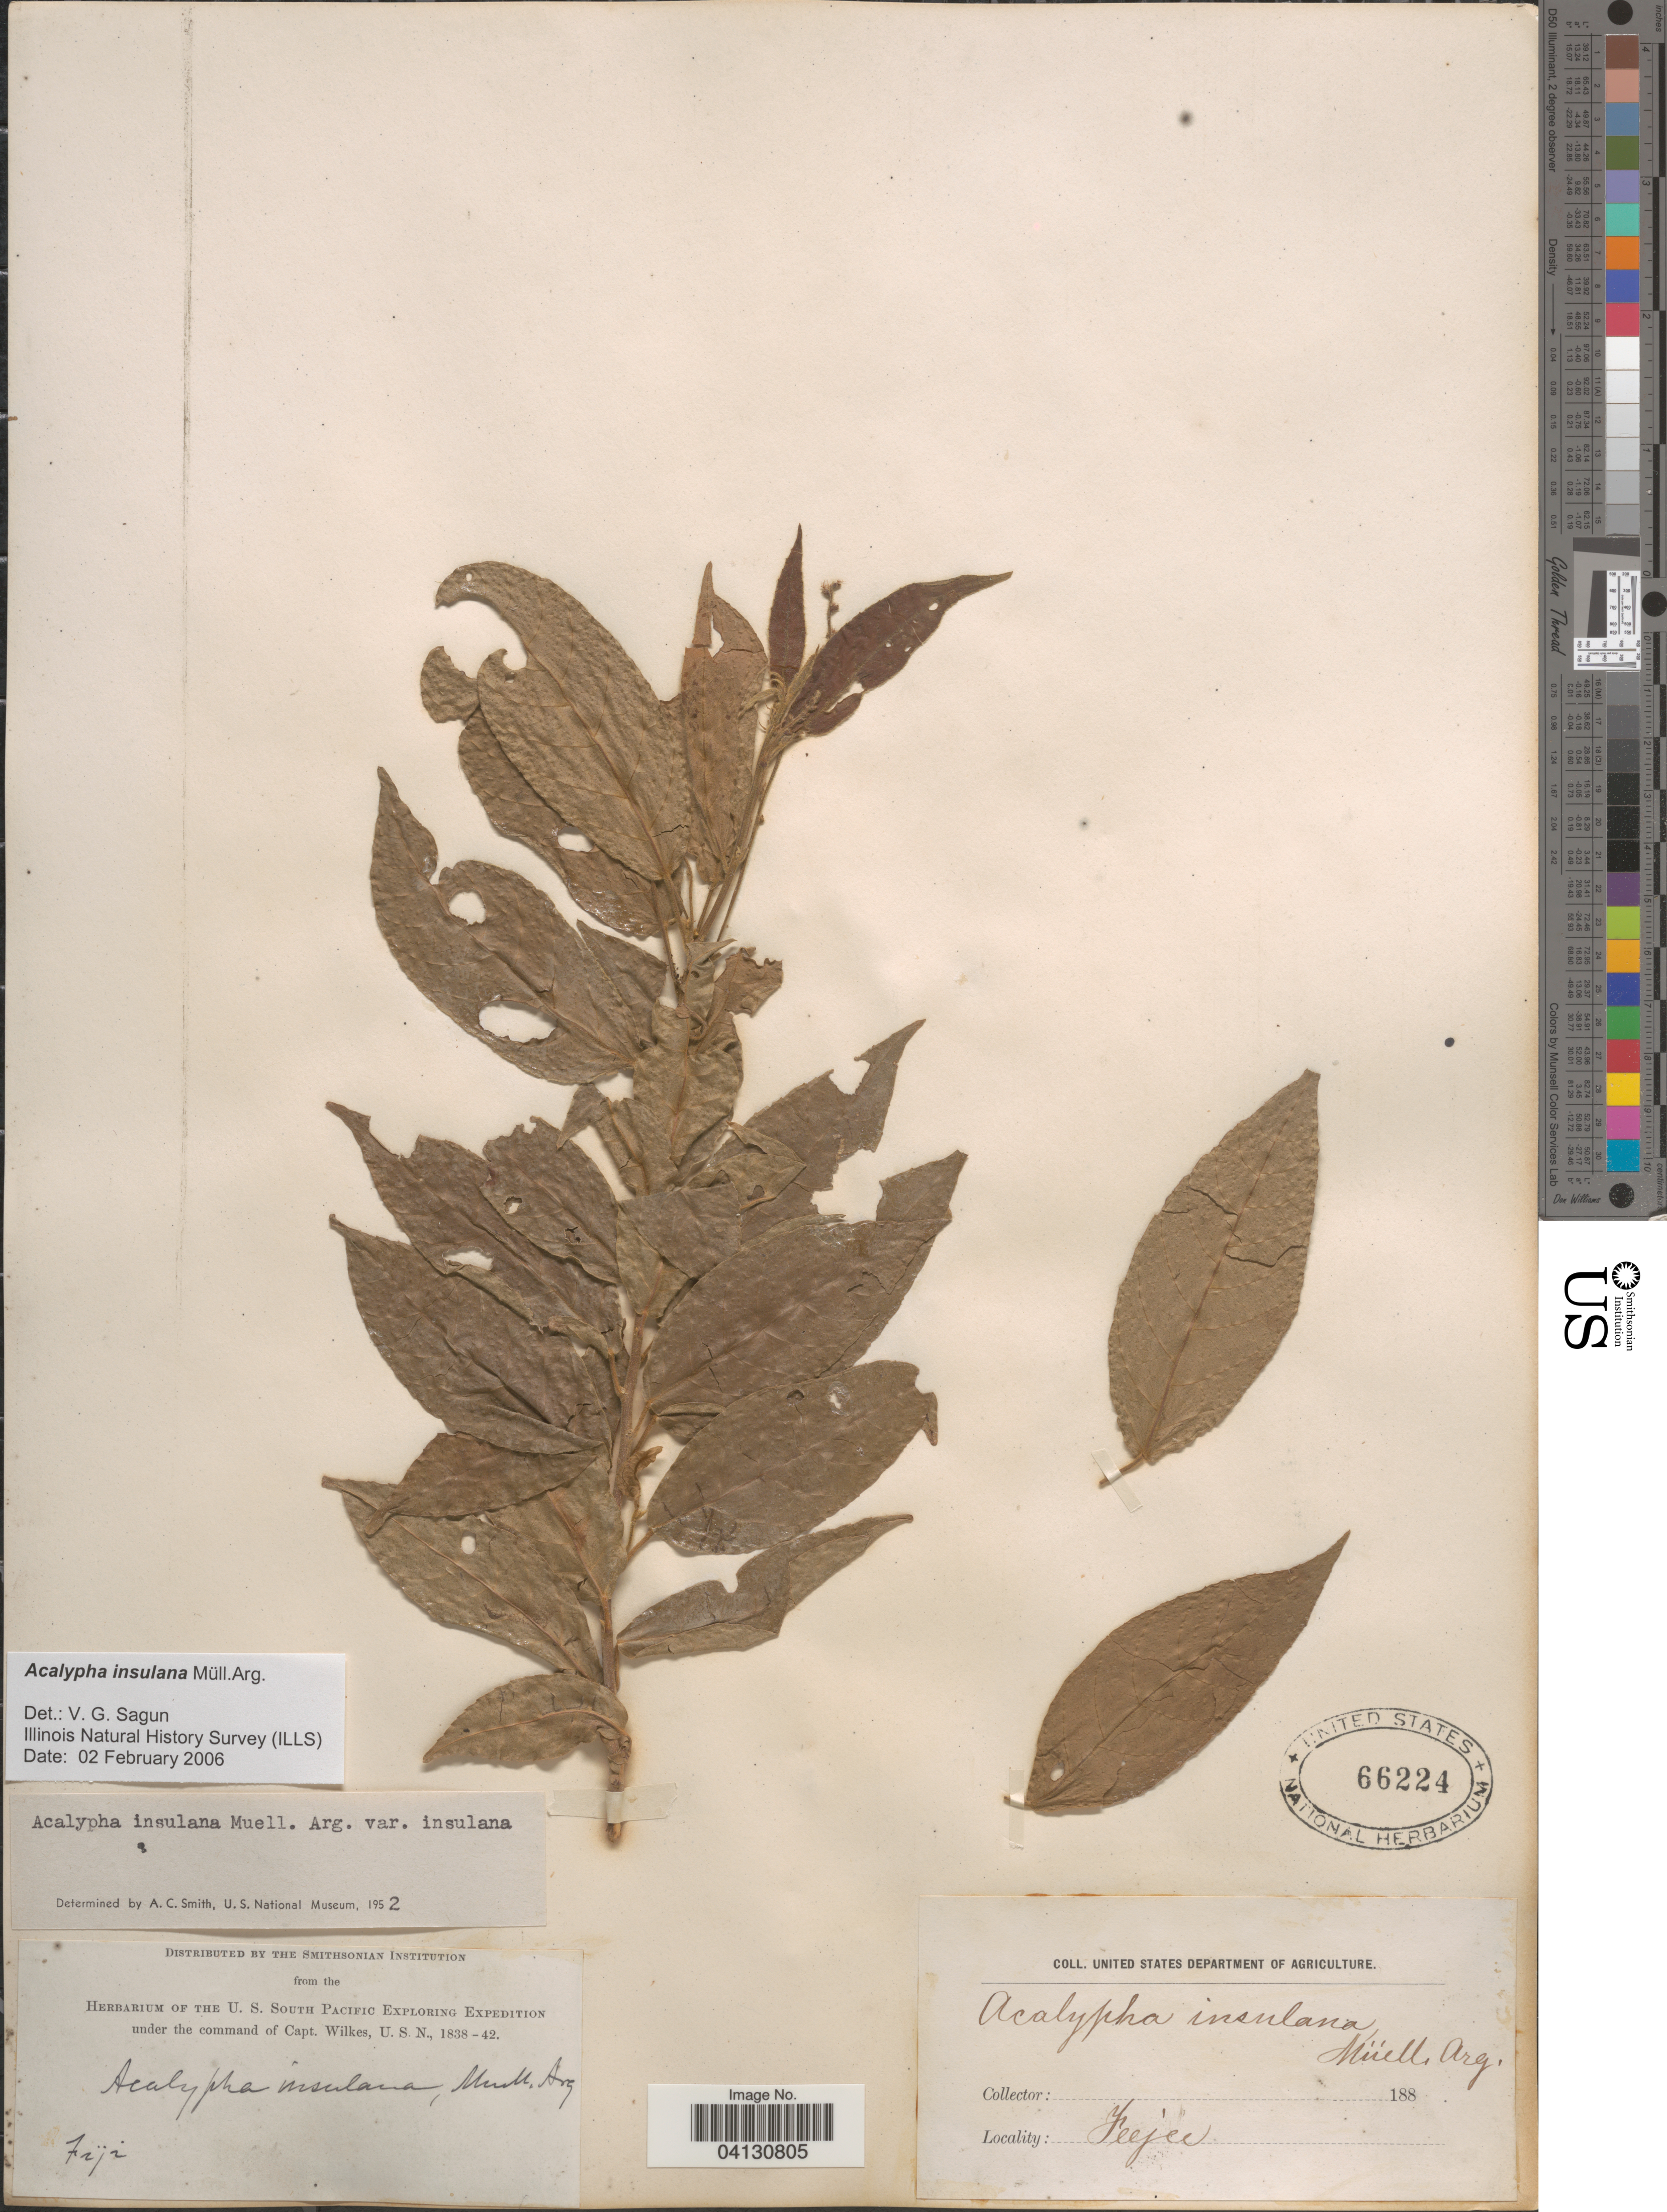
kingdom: Plantae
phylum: Tracheophyta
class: Magnoliopsida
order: Malpighiales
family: Euphorbiaceae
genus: Acalypha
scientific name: Acalypha insulana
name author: Müll. Arg.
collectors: U.S. South Pacific Explor. Exped.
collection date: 1838/1842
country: Fiji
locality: U. S. South Pacific Exploring Expedition. Feejee.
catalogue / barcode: US 66224